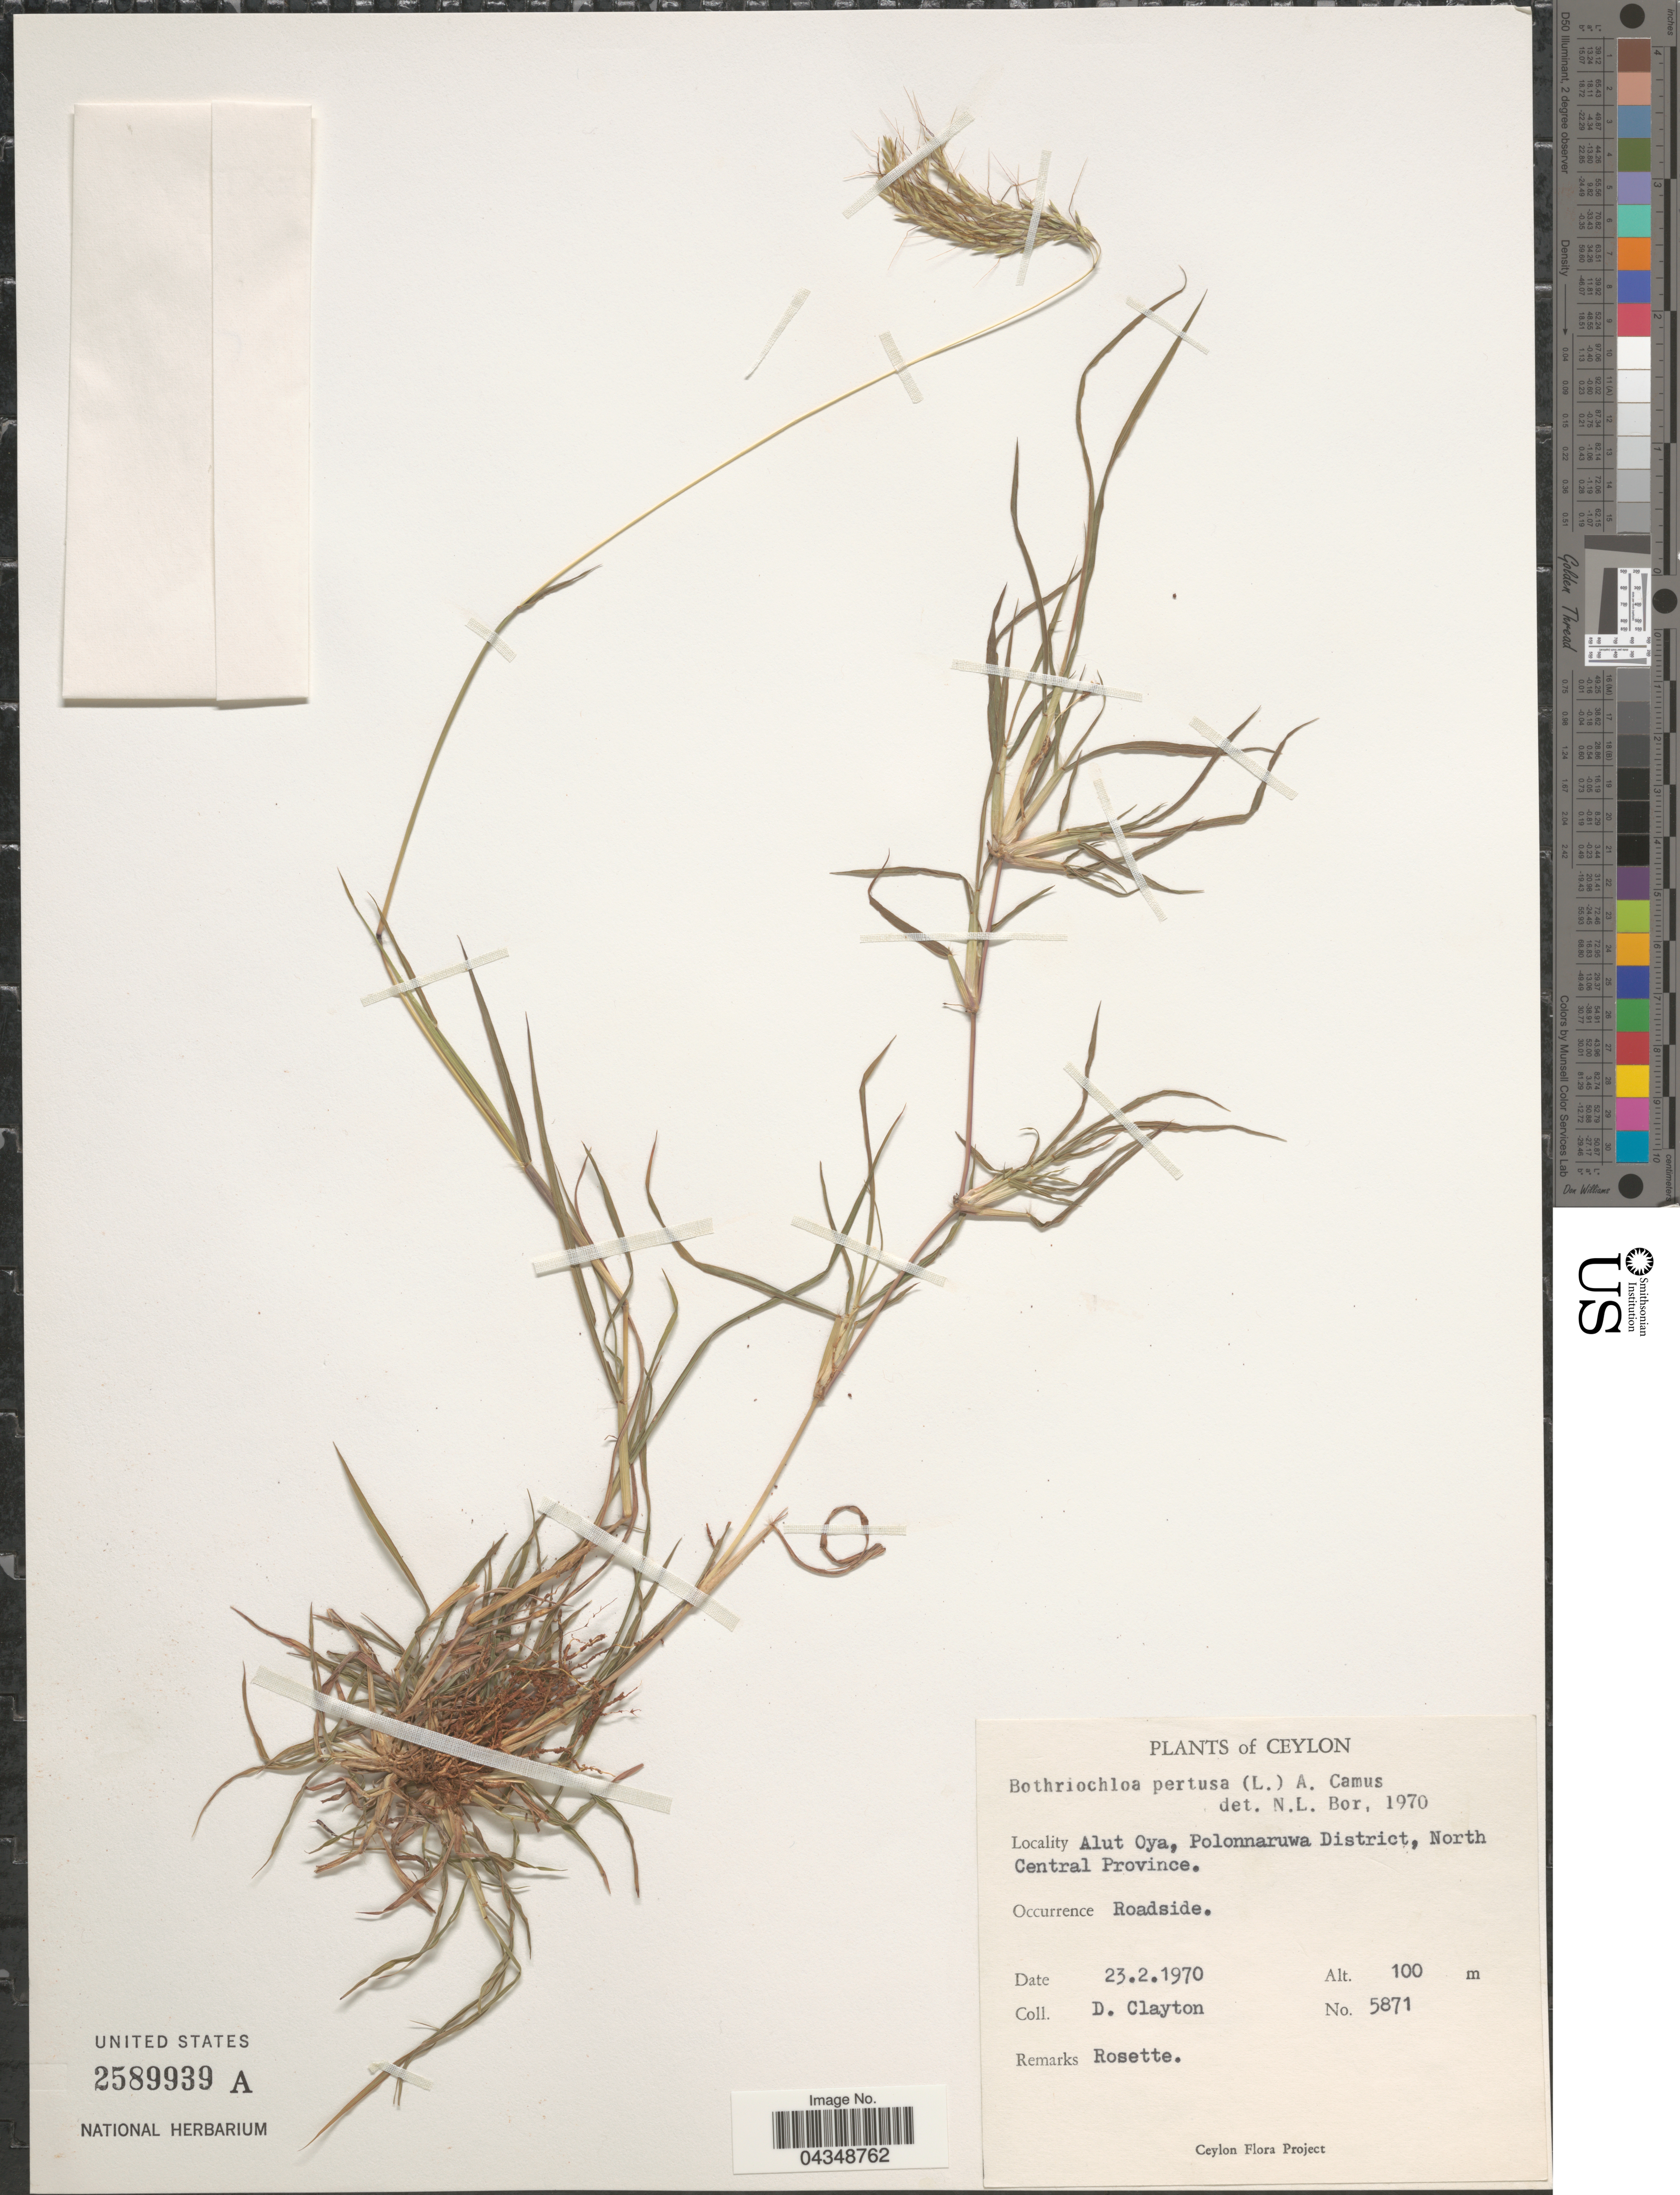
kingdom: Plantae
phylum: Tracheophyta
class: Liliopsida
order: Poales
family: Poaceae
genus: Bothriochloa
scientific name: Bothriochloa pertusa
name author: (L.) A. Camus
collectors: D. Clayton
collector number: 5871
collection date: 1970-02-23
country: Sri Lanka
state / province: North Central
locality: Ceylon. Alut Oya, Polonnaruwa District, North Central Province.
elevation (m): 100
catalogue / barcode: US 2589939A